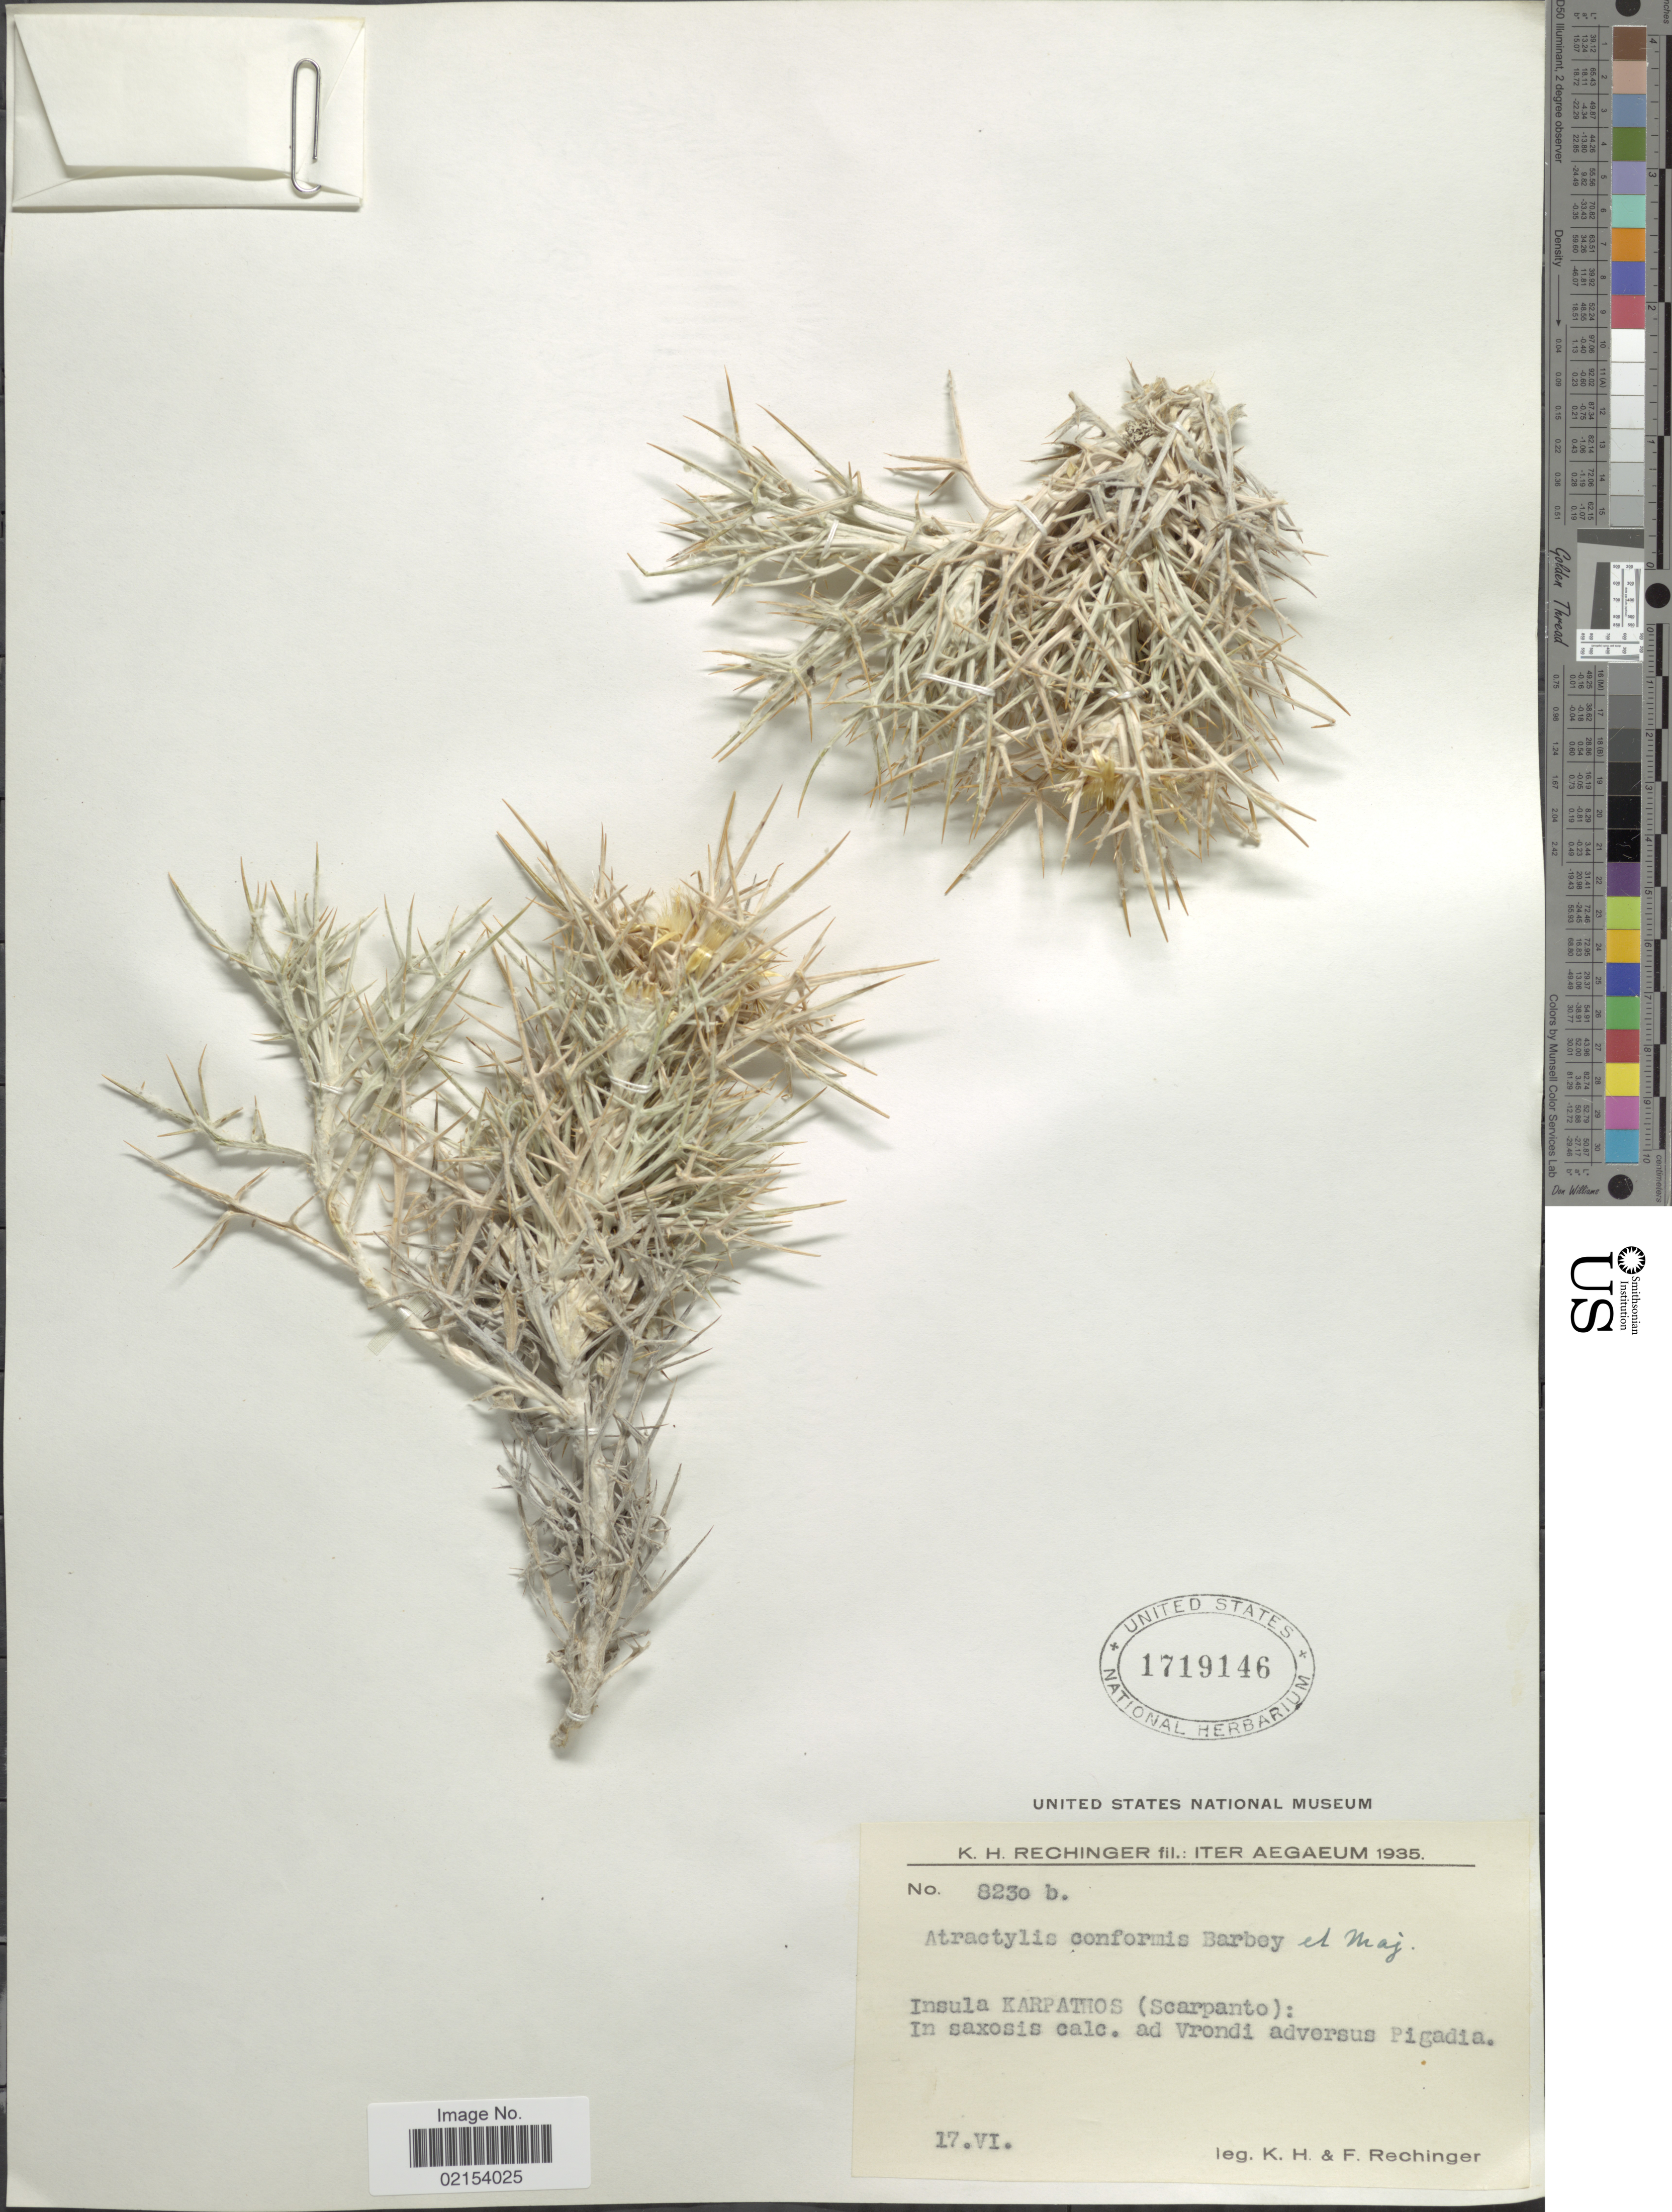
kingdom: Plantae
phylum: Tracheophyta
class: Magnoliopsida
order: Asterales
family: Asteraceae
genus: Carlina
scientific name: Carlina tragacanthifolia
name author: Klatt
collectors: K. H. Rechinger & F. Rechinger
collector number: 8230b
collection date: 1935-06-17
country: Greece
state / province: South Aegean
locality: Aegaeum (Scarpanto) calc. ad. Vrondi adversus Pigadi. Karpathos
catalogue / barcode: US 1719146